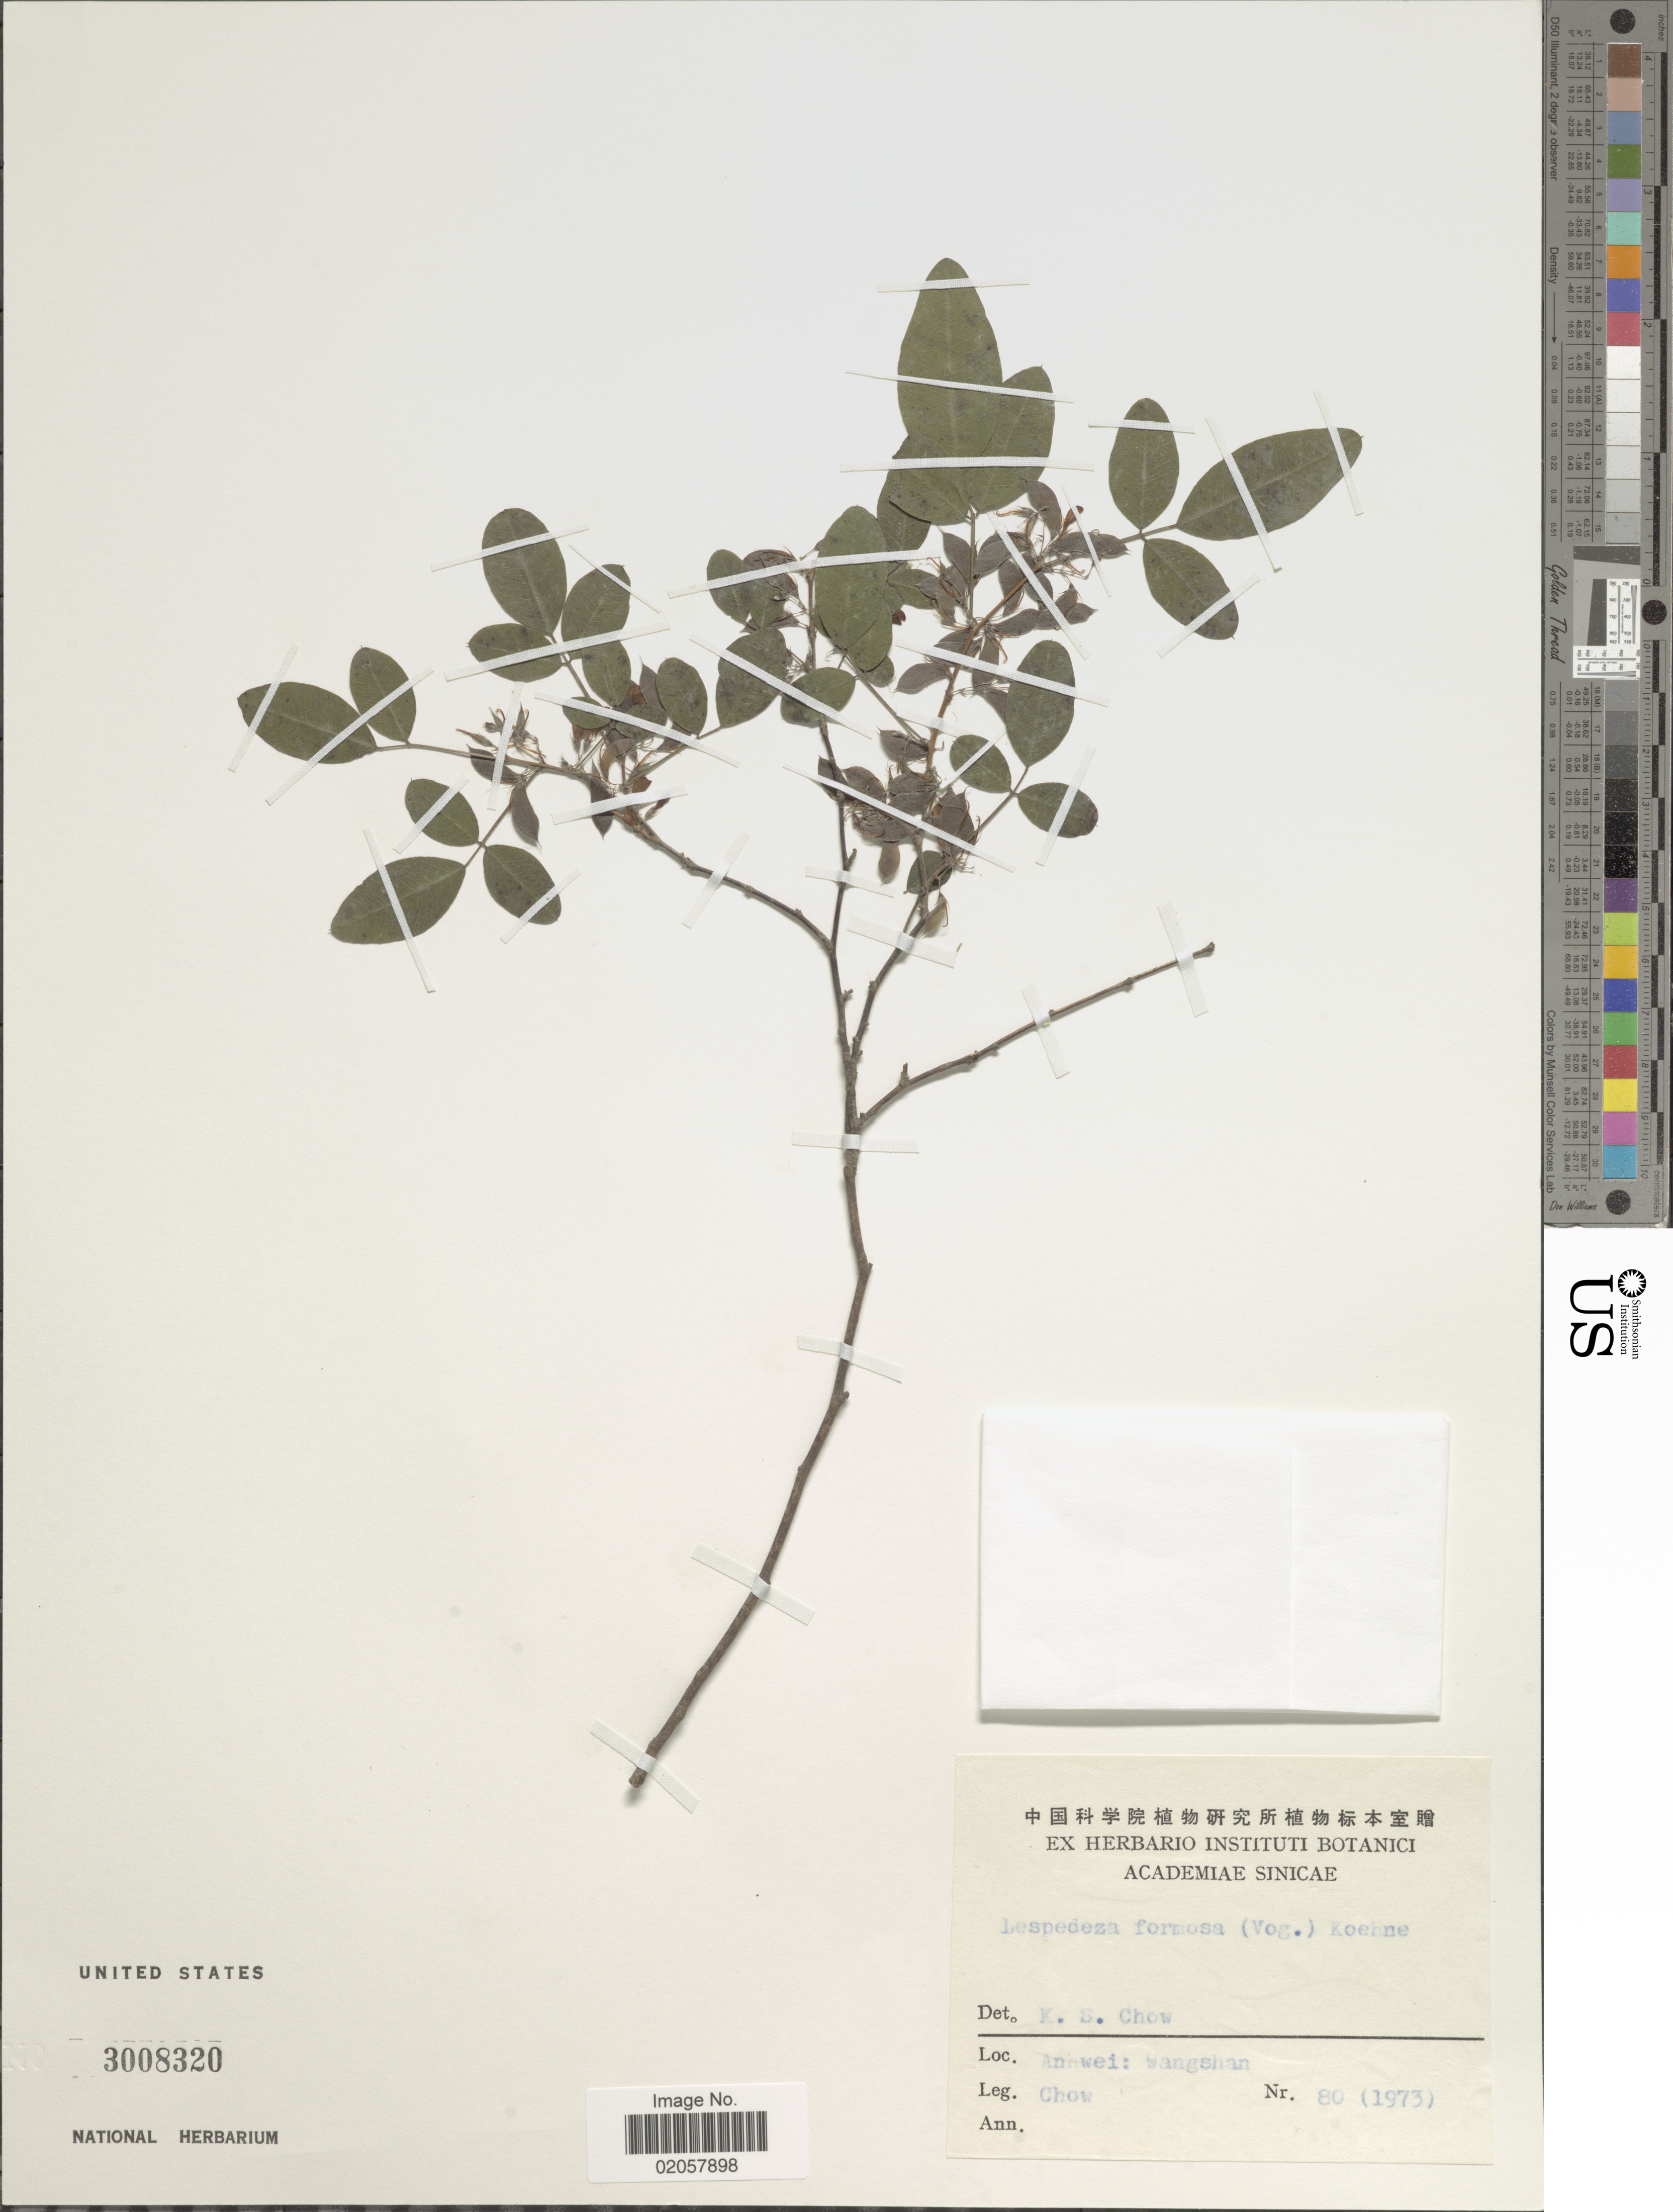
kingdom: Plantae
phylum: Tracheophyta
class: Magnoliopsida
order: Fabales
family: Fabaceae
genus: Lespedeza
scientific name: Lespedeza formosa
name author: (Vogel) Koehne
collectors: Chow, --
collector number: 80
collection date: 1973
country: China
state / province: Anhui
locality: Wangshan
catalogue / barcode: US 3008320